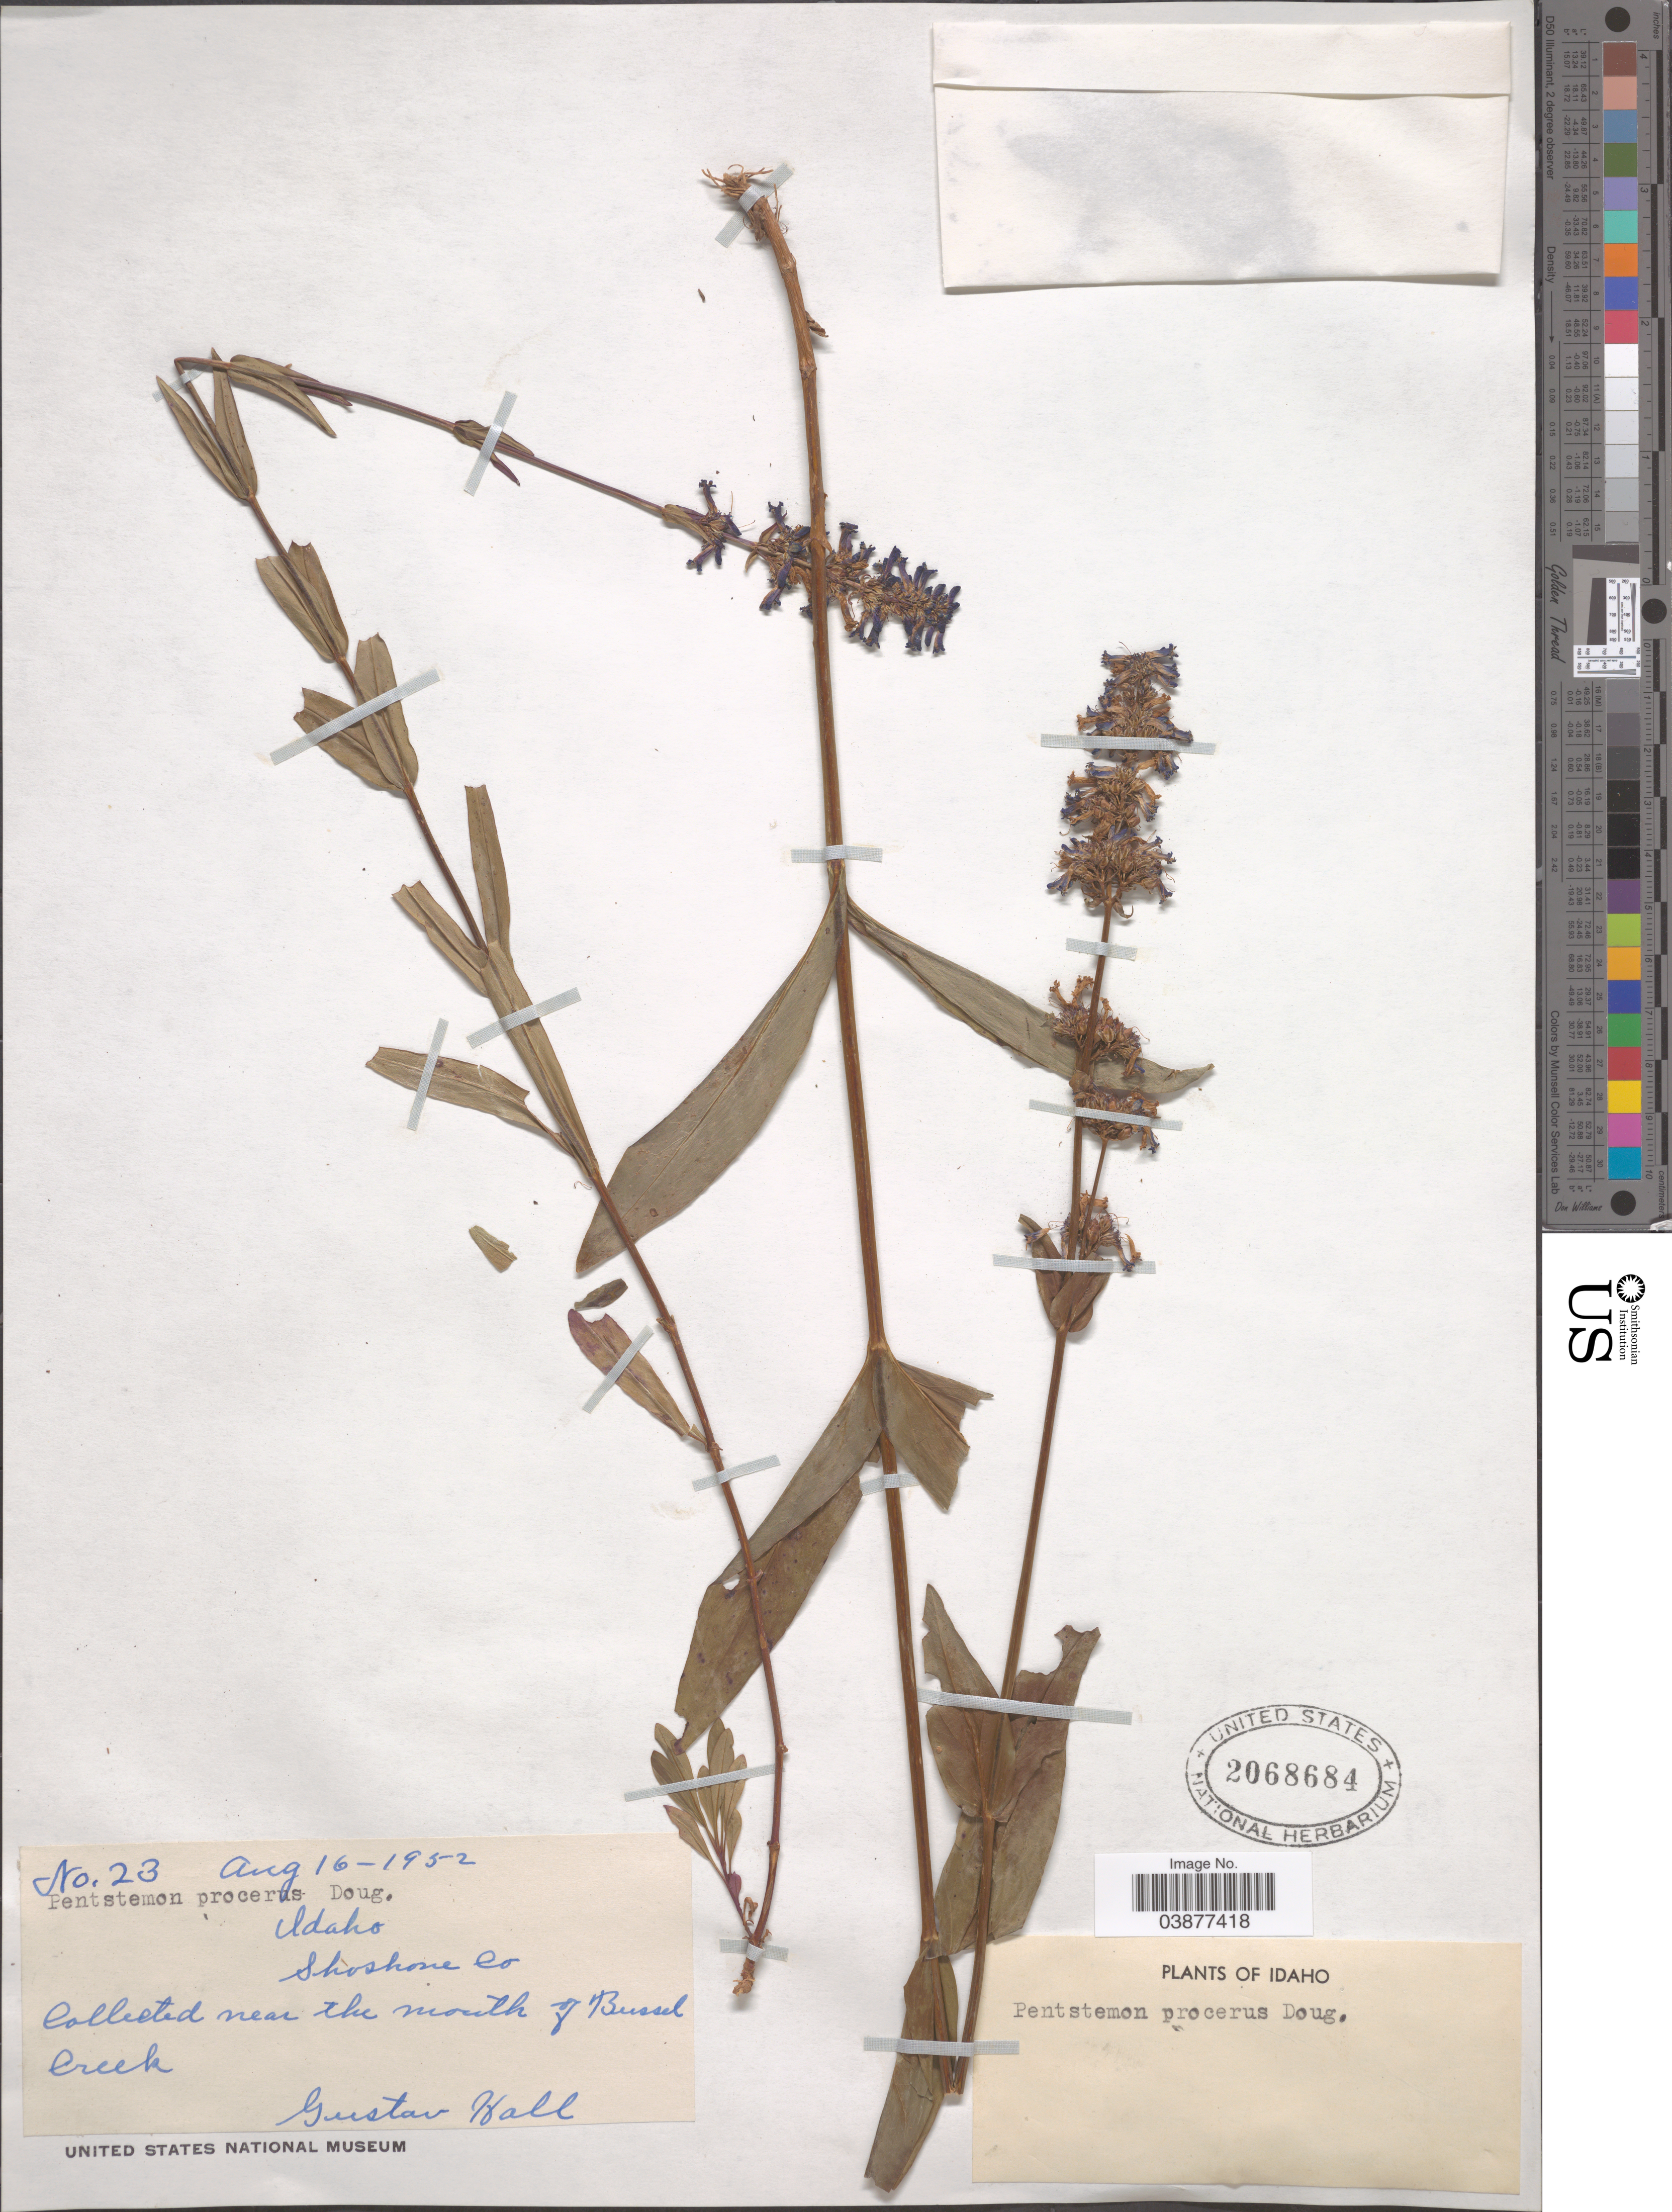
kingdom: Plantae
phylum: Tracheophyta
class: Magnoliopsida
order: Lamiales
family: Plantaginaceae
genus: Penstemon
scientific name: Penstemon procerus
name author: Douglas ex Graham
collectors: G. Hall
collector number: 23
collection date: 1952-08-16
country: United States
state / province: Idaho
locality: Shoshone Co. Near the mouth of Bussel Creek.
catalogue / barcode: US 2068684